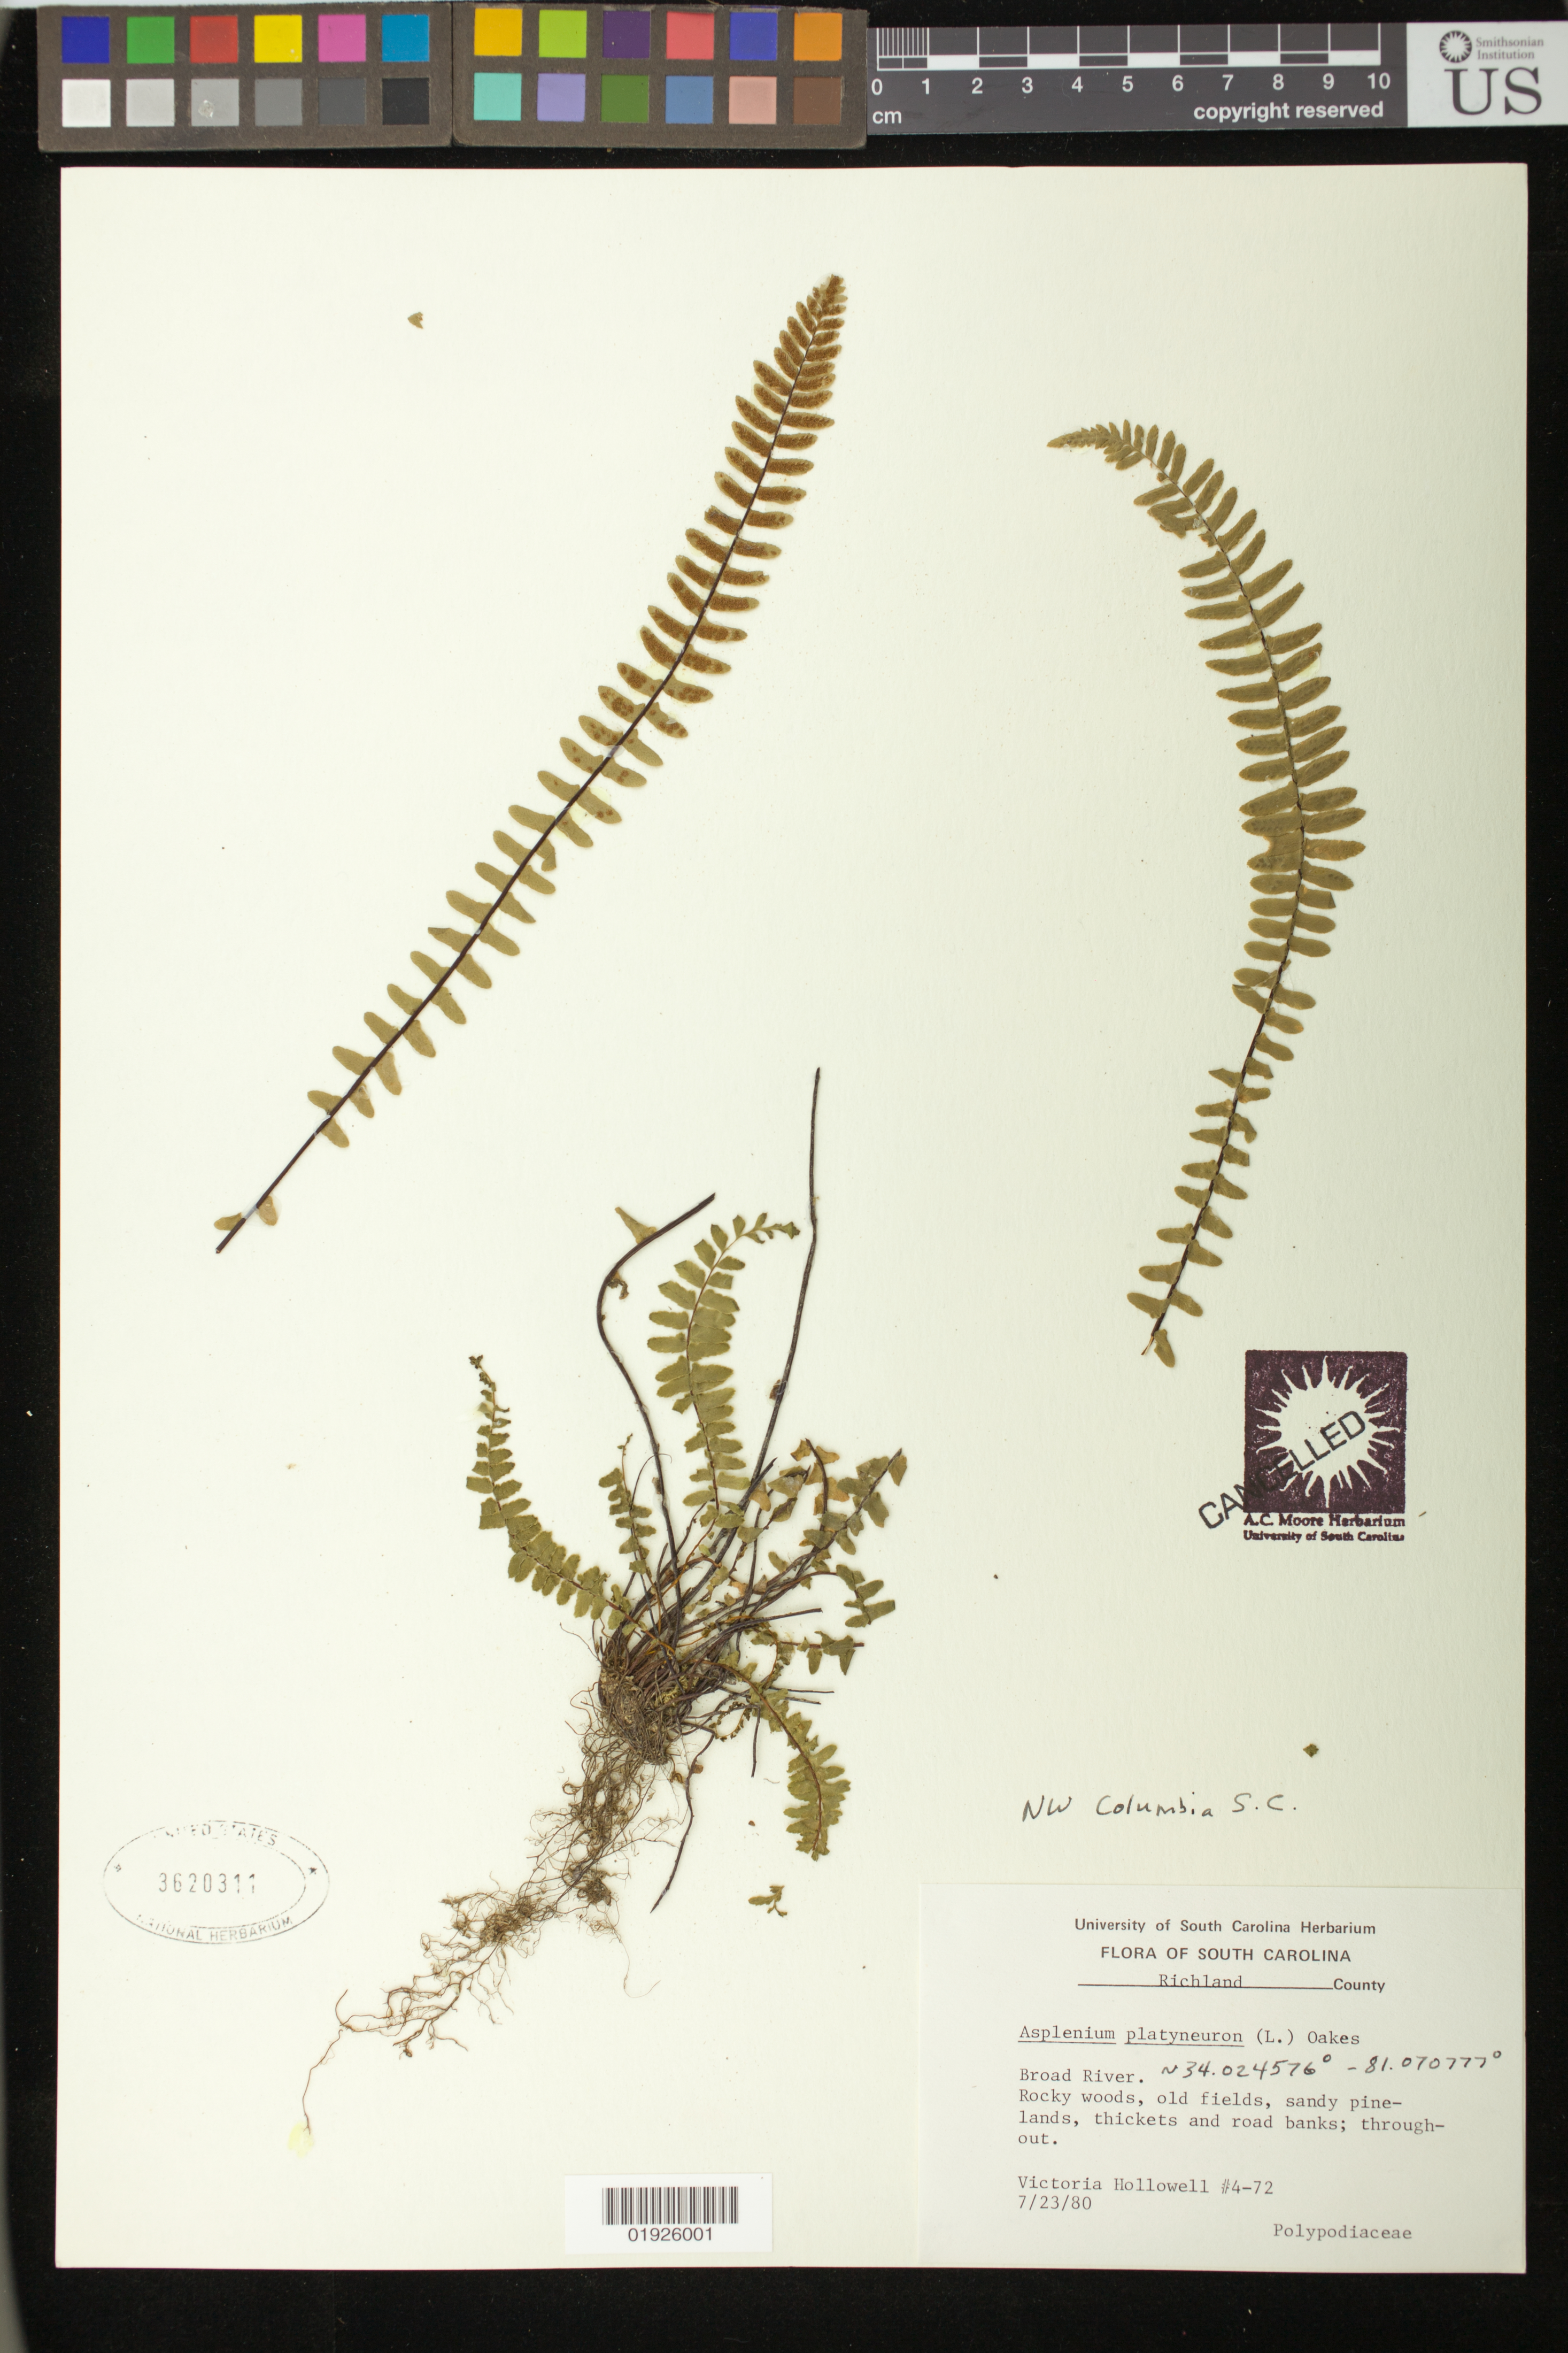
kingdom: Plantae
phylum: Tracheophyta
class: Polypodiopsida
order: Polypodiales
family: Aspleniaceae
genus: Asplenium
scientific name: Asplenium platyneuron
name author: (L.) Britton, Stearns & Poggenb.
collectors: V. C. Hollowell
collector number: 4-72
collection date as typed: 23 July 1980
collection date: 1980-07-23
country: United States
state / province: South Carolina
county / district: Richland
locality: Broad River.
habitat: Rocky woods, old fields, sandy pinelands, thickets and road banks; throughout.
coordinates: ~34.024576, -81.070777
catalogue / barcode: US 3620311